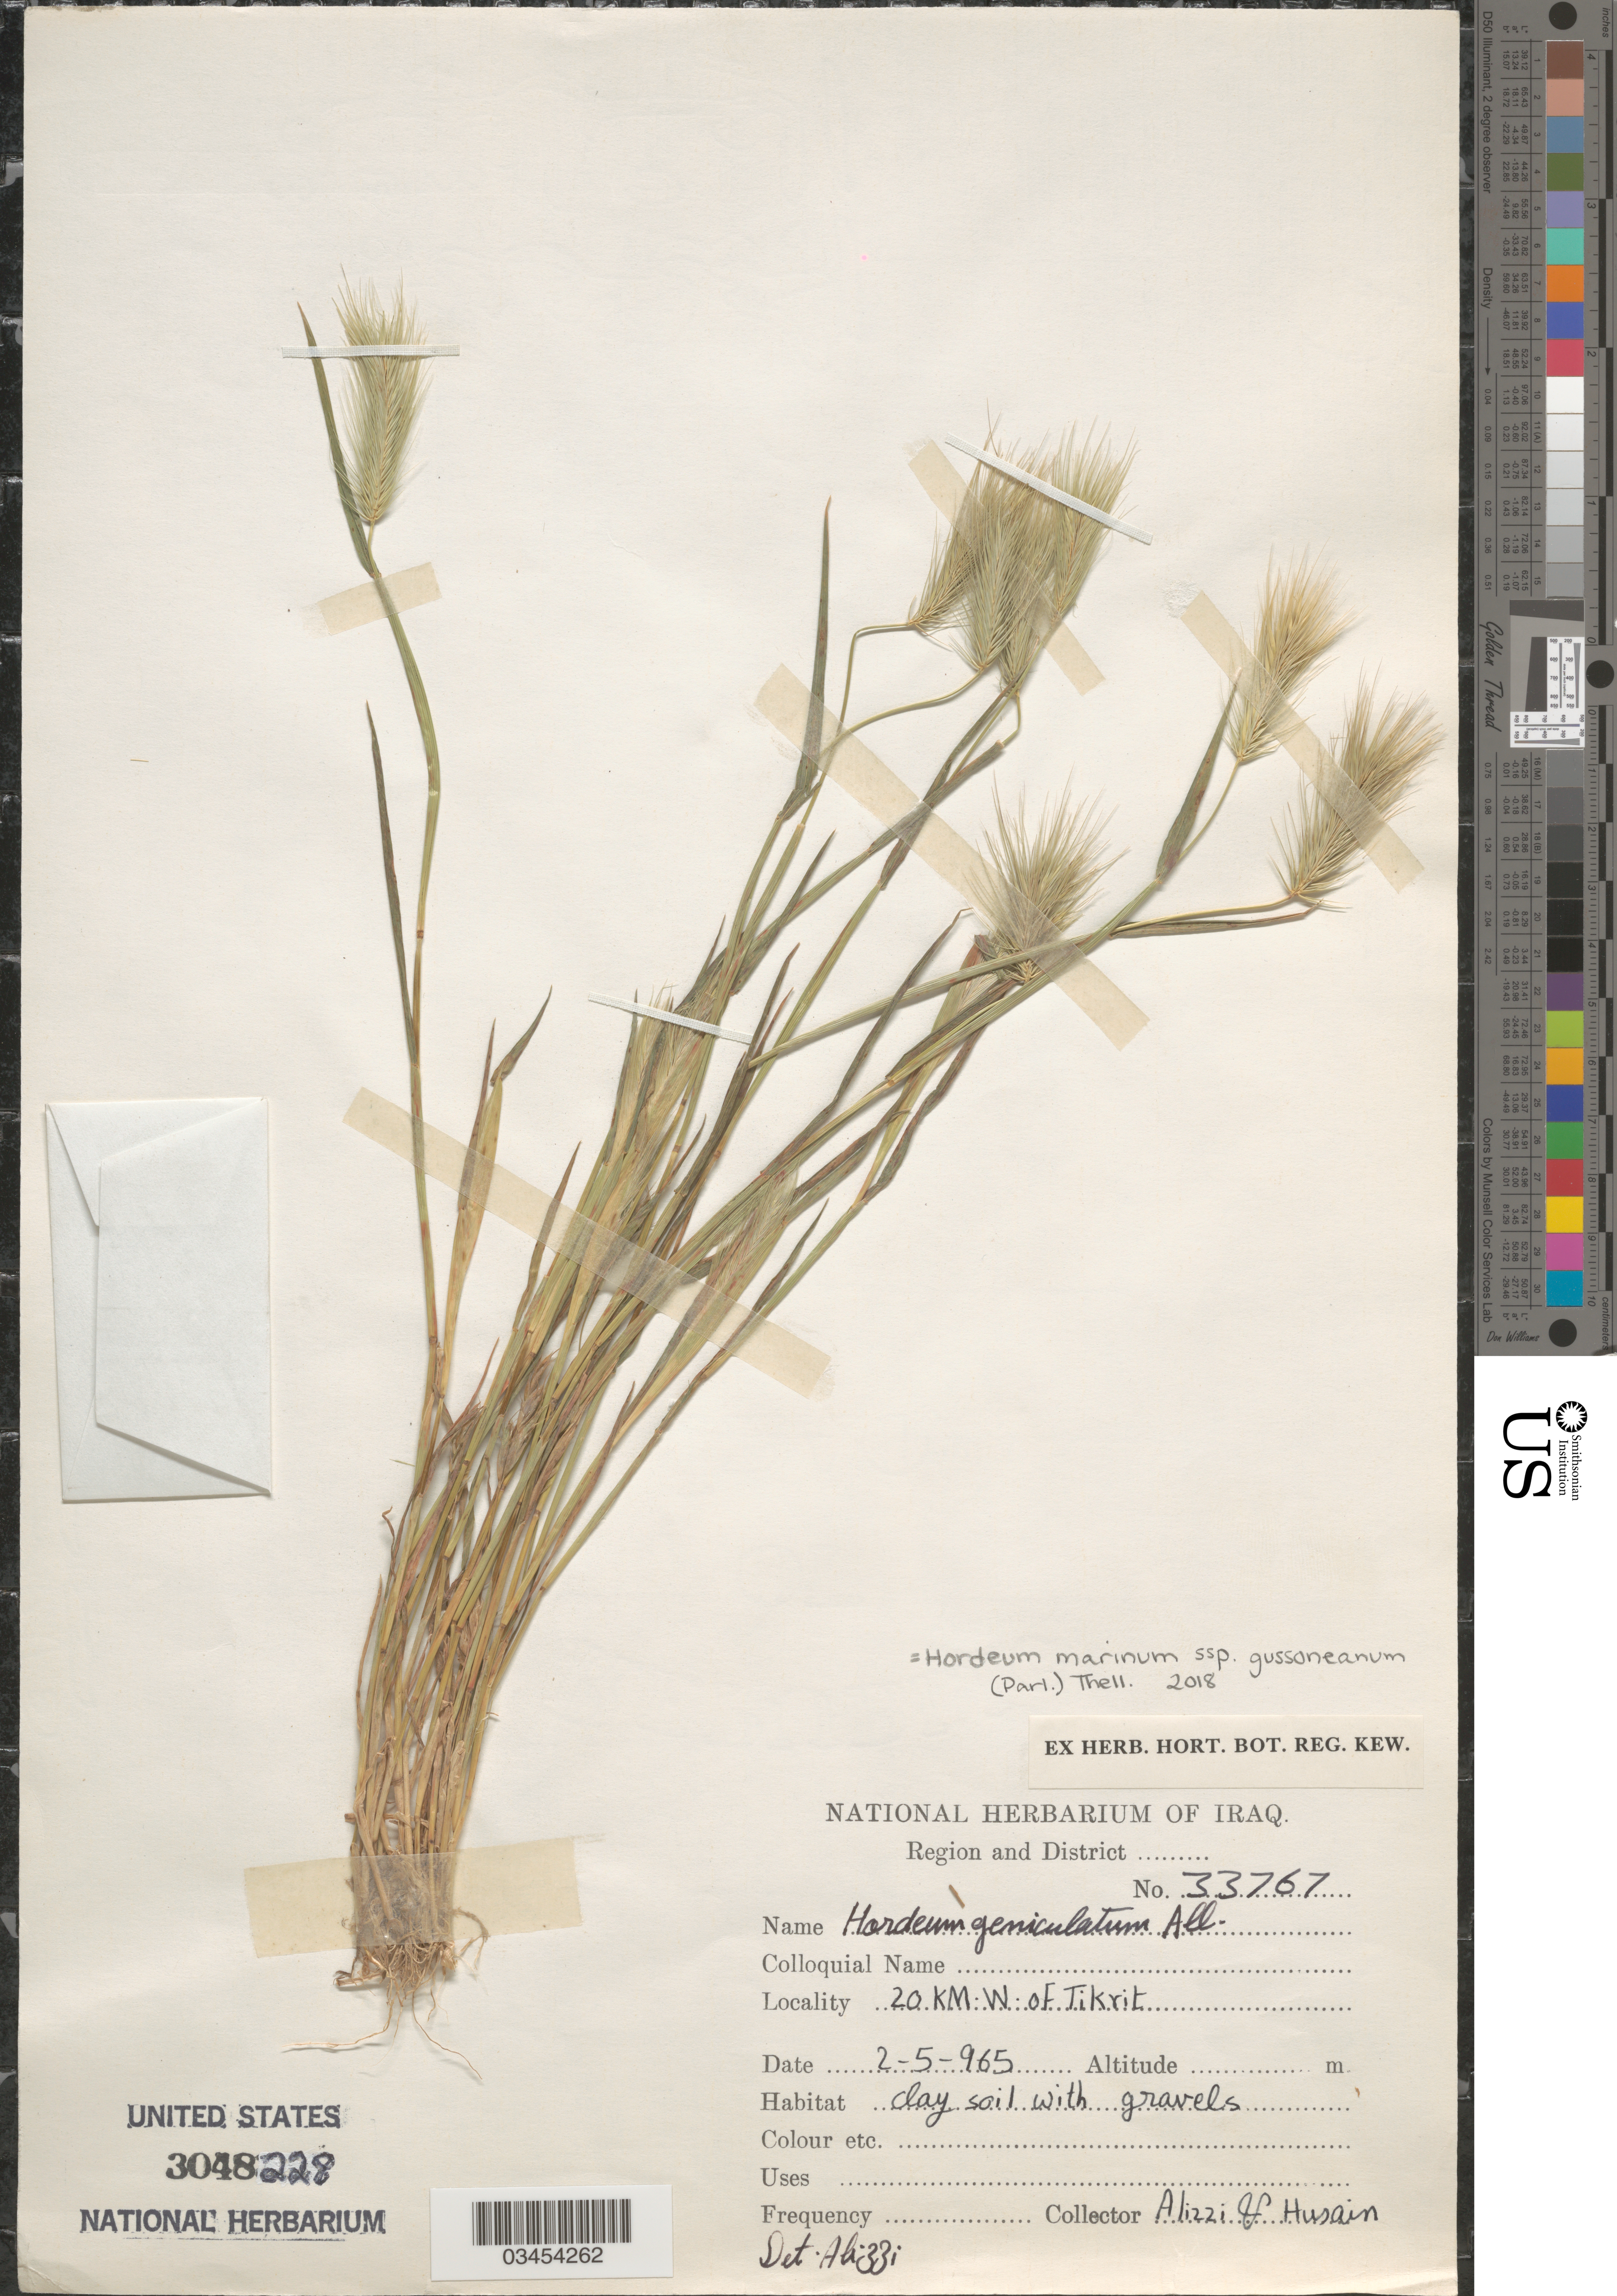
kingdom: Plantae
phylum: Tracheophyta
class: Liliopsida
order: Poales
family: Poaceae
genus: Hordeum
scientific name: Hordeum marinum subsp. gussoneanum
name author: (Parl.) Thell.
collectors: Alizzi & Husain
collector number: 33767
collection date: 1965-05-02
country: Iraq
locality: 20 KM. W. of Tikrit.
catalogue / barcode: US 3048228